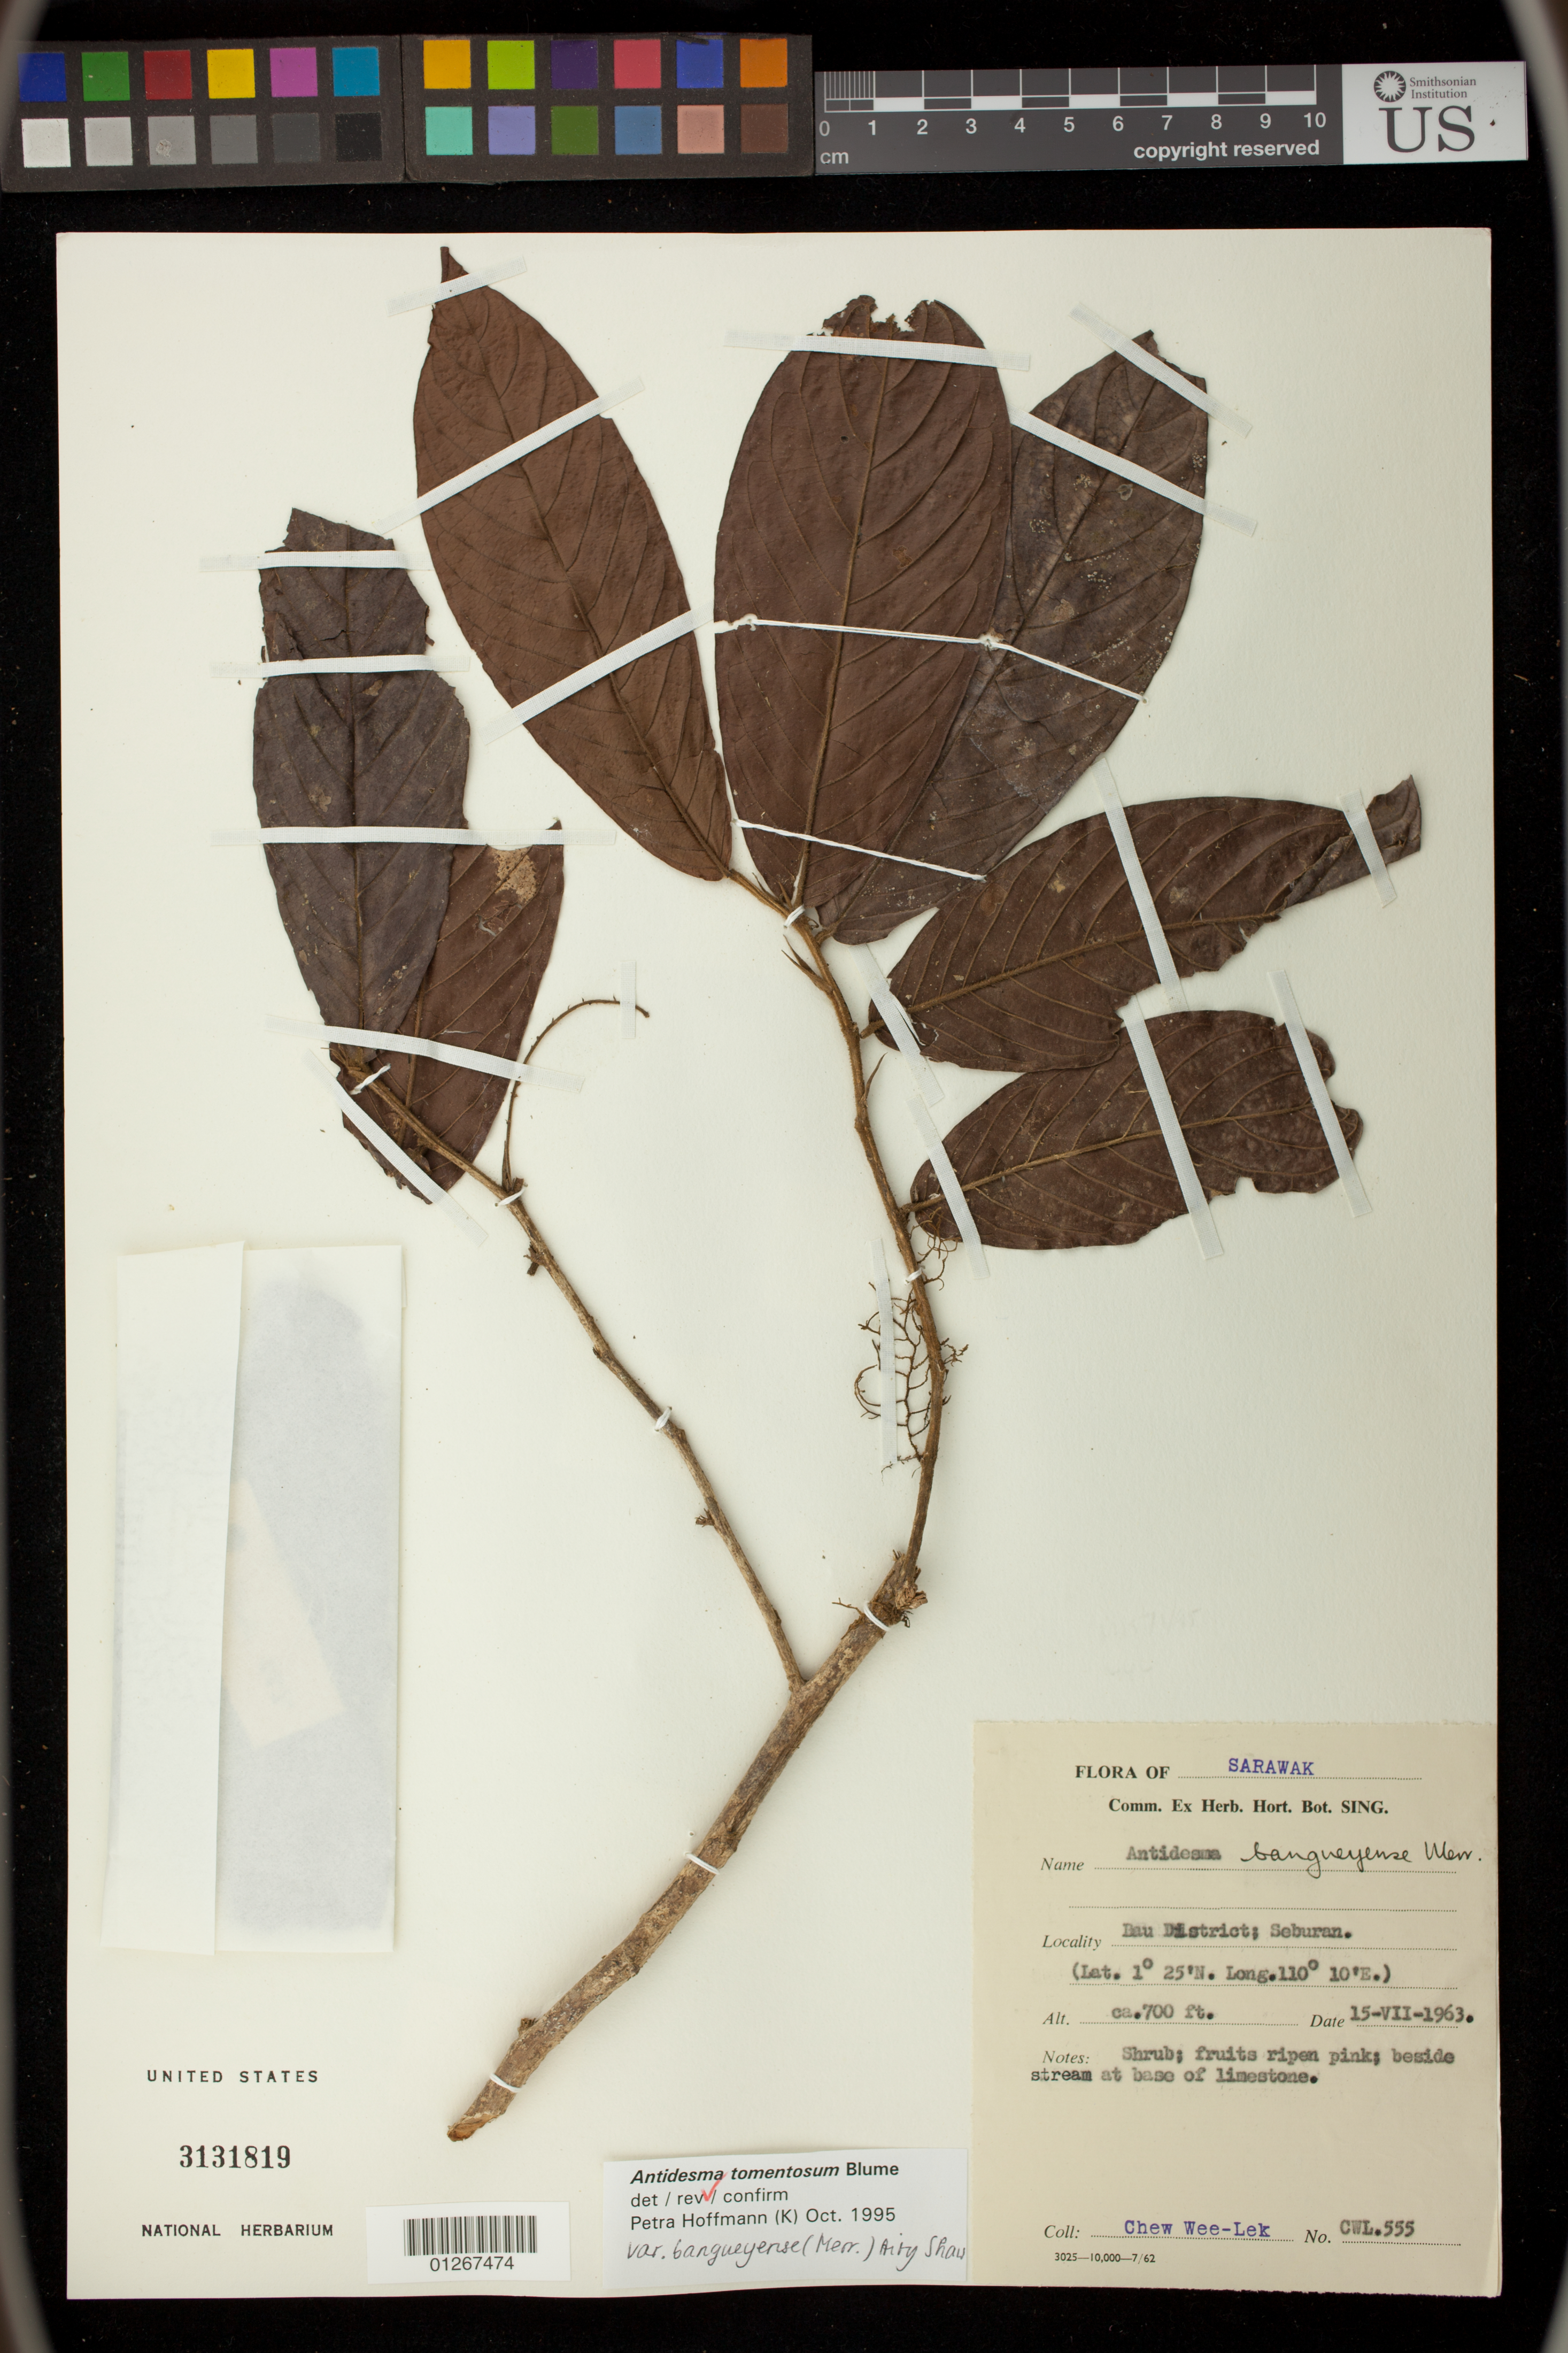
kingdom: Plantae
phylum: Tracheophyta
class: Magnoliopsida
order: Malpighiales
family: Phyllanthaceae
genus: Antidesma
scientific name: Antidesma tomentosum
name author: Blume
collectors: C. Wee-Lek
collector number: CWL.555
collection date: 1963-07-15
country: Malaysia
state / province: Sarawak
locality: Bau District; Seburan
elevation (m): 213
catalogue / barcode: US 3131819